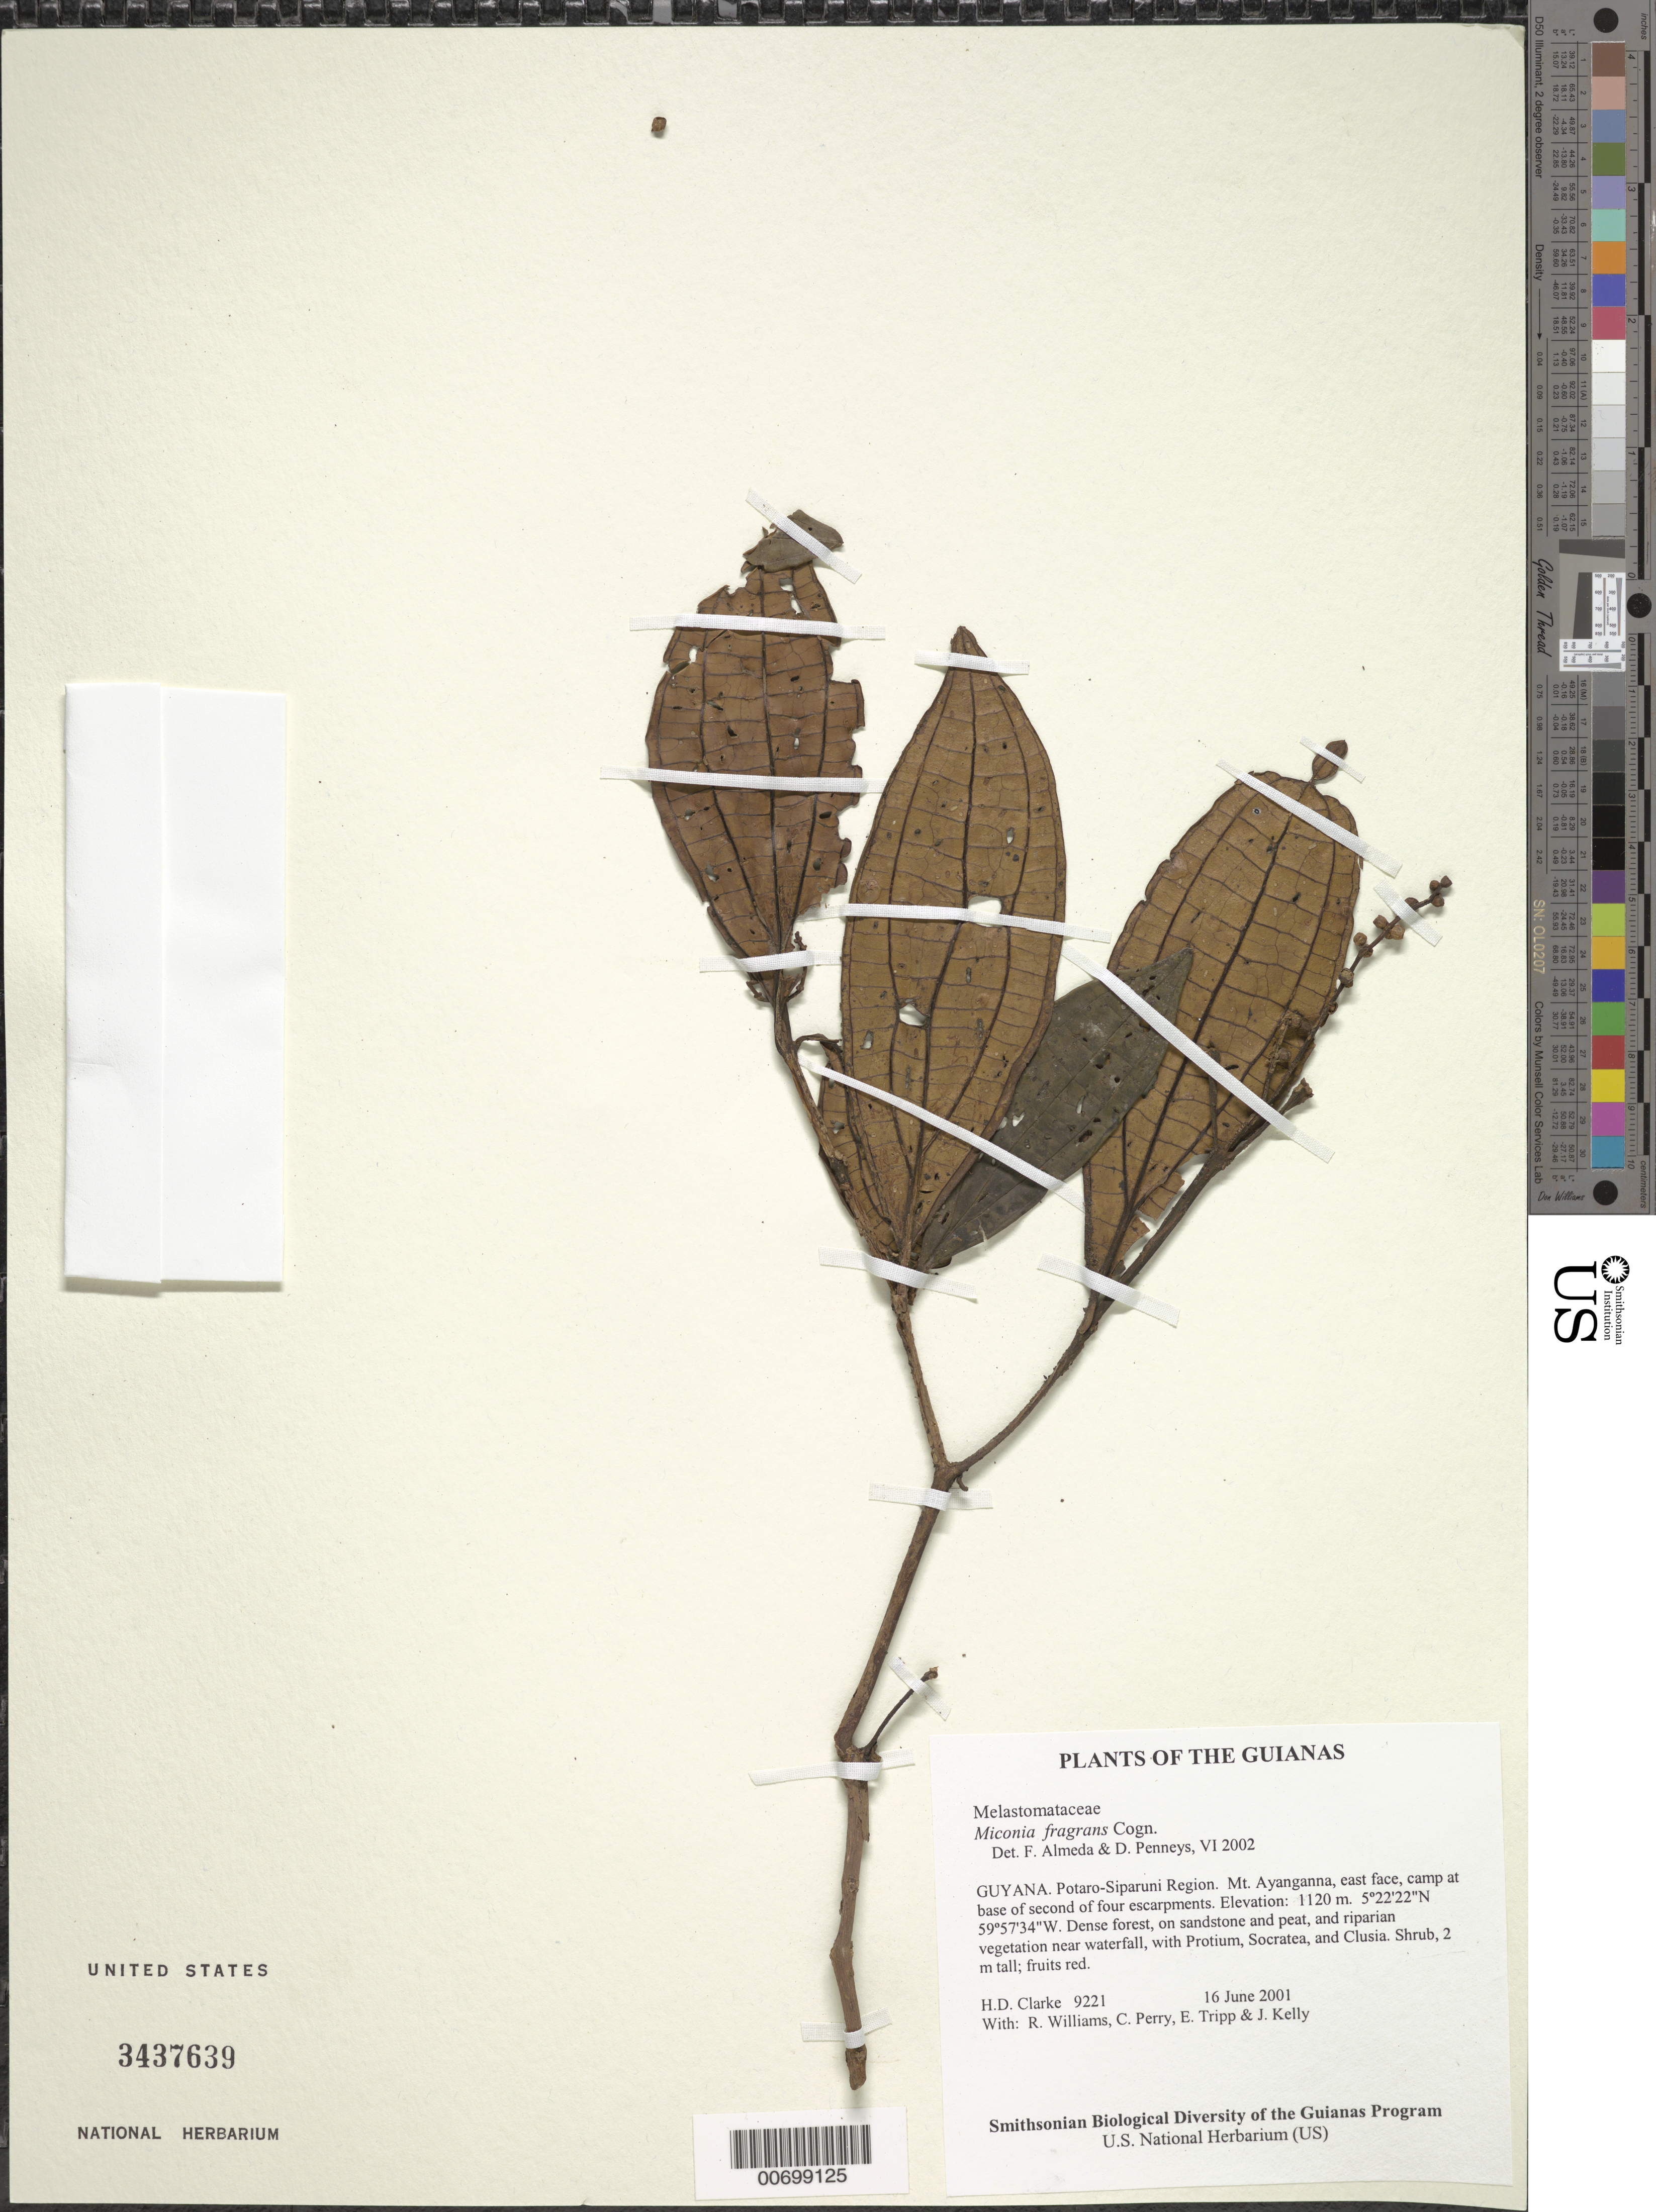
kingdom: Plantae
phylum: Tracheophyta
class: Magnoliopsida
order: Myrtales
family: Melastomataceae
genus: Miconia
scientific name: Miconia fragrans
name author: Cogn.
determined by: Almeda, F.; Penneys, D. S.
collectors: H. D. Clarke, R. Williams, C. Perry, E. Tripp & J. Kelly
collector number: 9221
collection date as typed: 16 June 2001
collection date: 2001-06-16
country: Guyana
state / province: Potaro-Siparuni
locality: Mt. Ayanganna, east face, camp at base of second of four escarpments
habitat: Dense forest, on sandstone and peat, and riparian vegetation near waterfall, with Protium, Socratea, and Clusia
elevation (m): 1120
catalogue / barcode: US 3437639